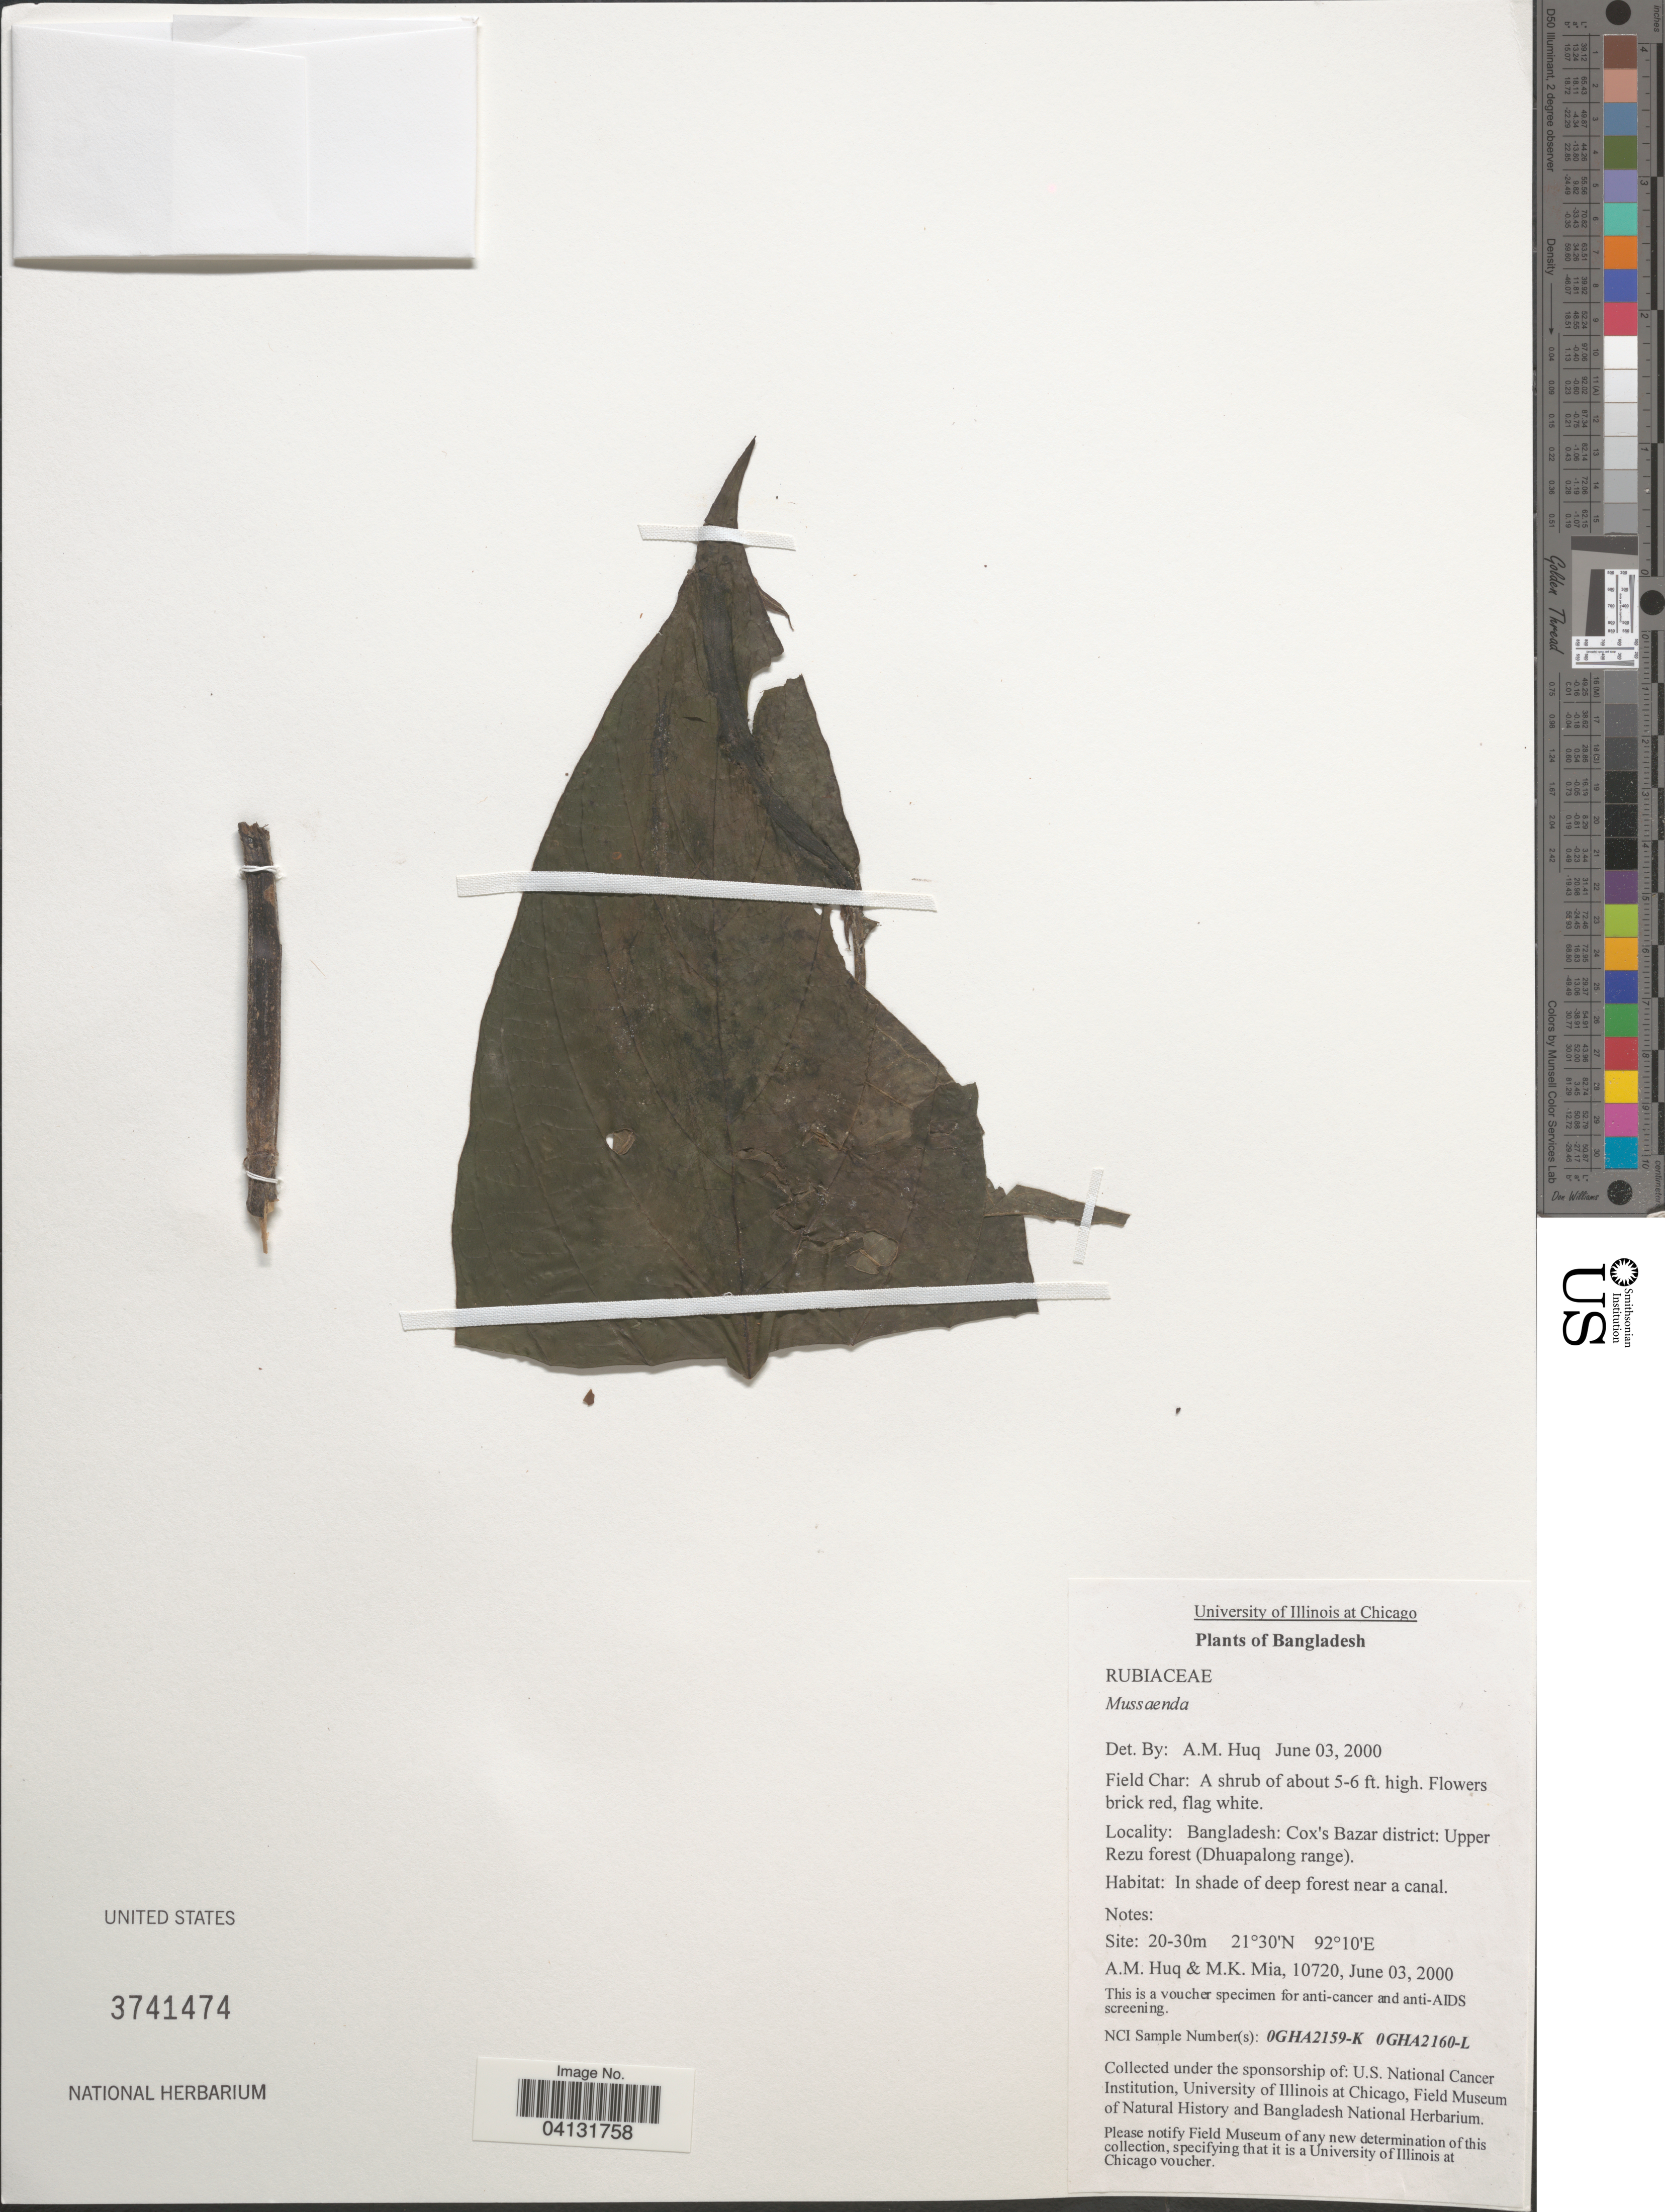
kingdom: Plantae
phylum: Tracheophyta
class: Magnoliopsida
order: Gentianales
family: Rubiaceae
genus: Mussaenda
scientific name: Mussaenda sp.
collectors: A. M. Huq & M. Mia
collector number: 10720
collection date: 2000-06-03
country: Bangladesh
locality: Cox's Bazar district: Upper Rezu forest (Dhuapalong range).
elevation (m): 20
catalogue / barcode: US 3741474